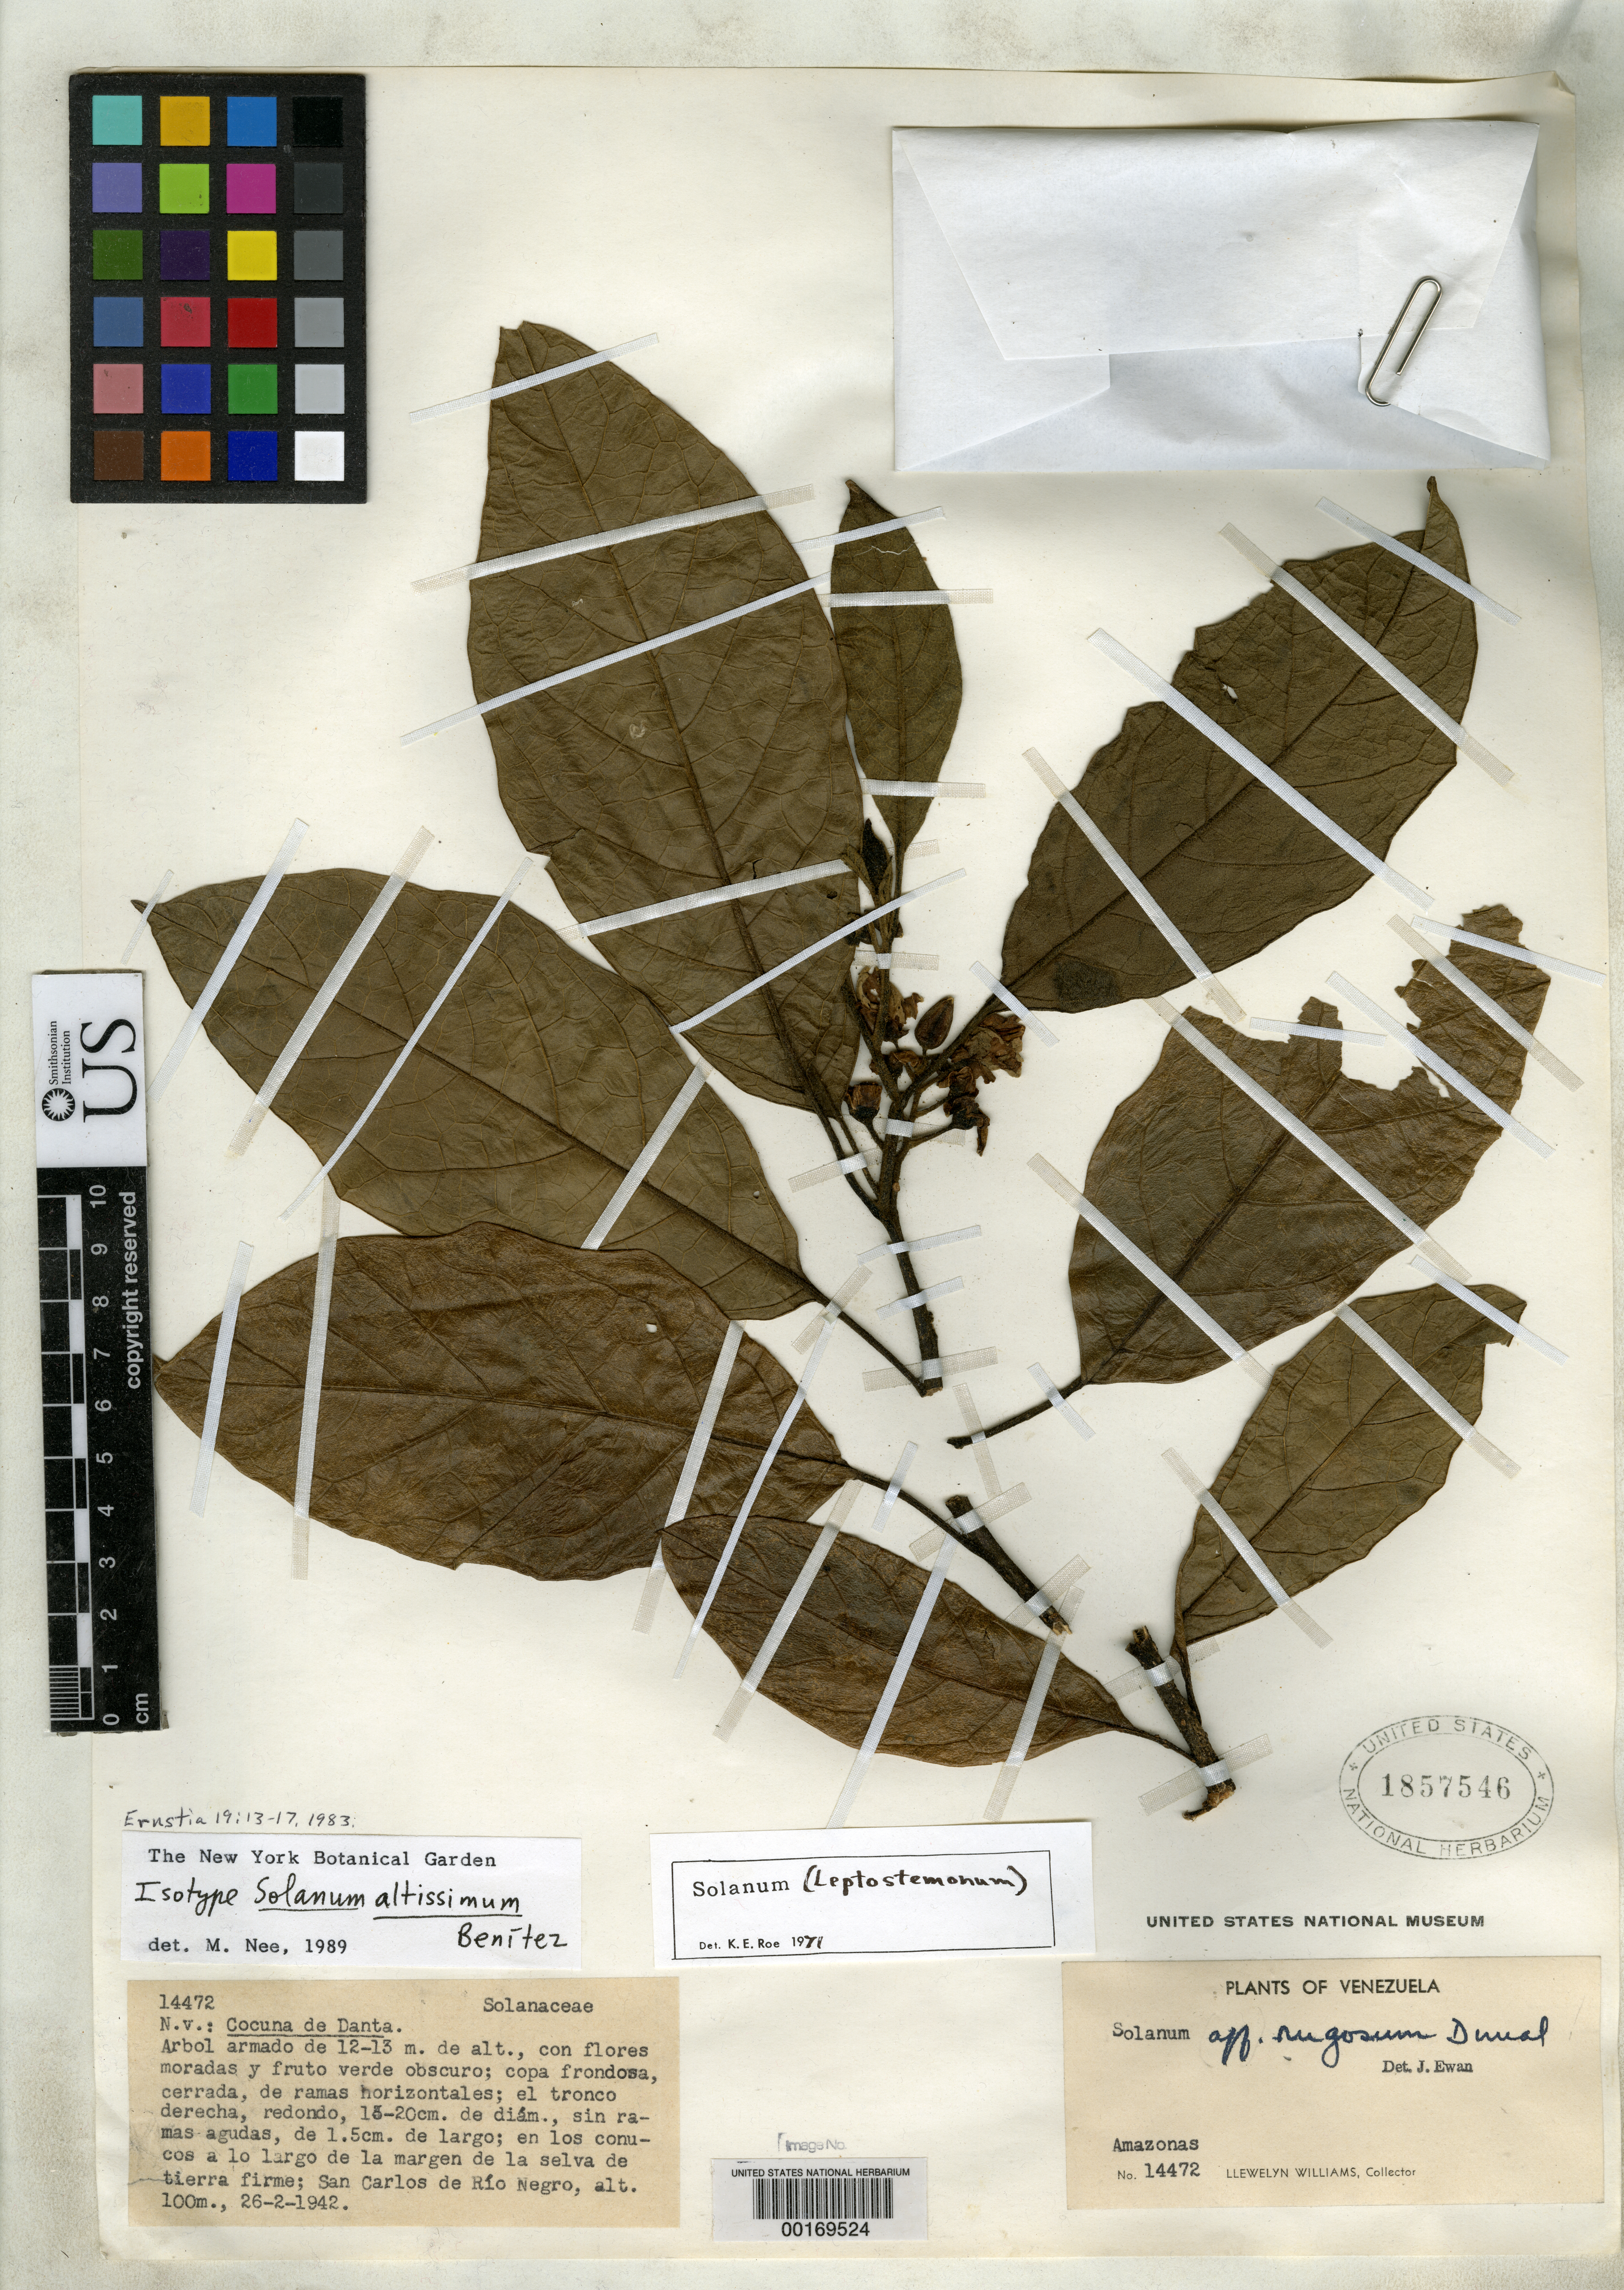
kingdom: Plantae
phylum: Tracheophyta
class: Magnoliopsida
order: Solanales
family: Solanaceae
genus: Solanum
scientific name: Solanum altissimum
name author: Pittier ex Benítez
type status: Isotype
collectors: Ll. Williams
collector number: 14472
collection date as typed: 26 Feb 1942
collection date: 1942-02-26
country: Venezuela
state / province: Amazonas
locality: San Carlos de Rio Negro.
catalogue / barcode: US 1857546